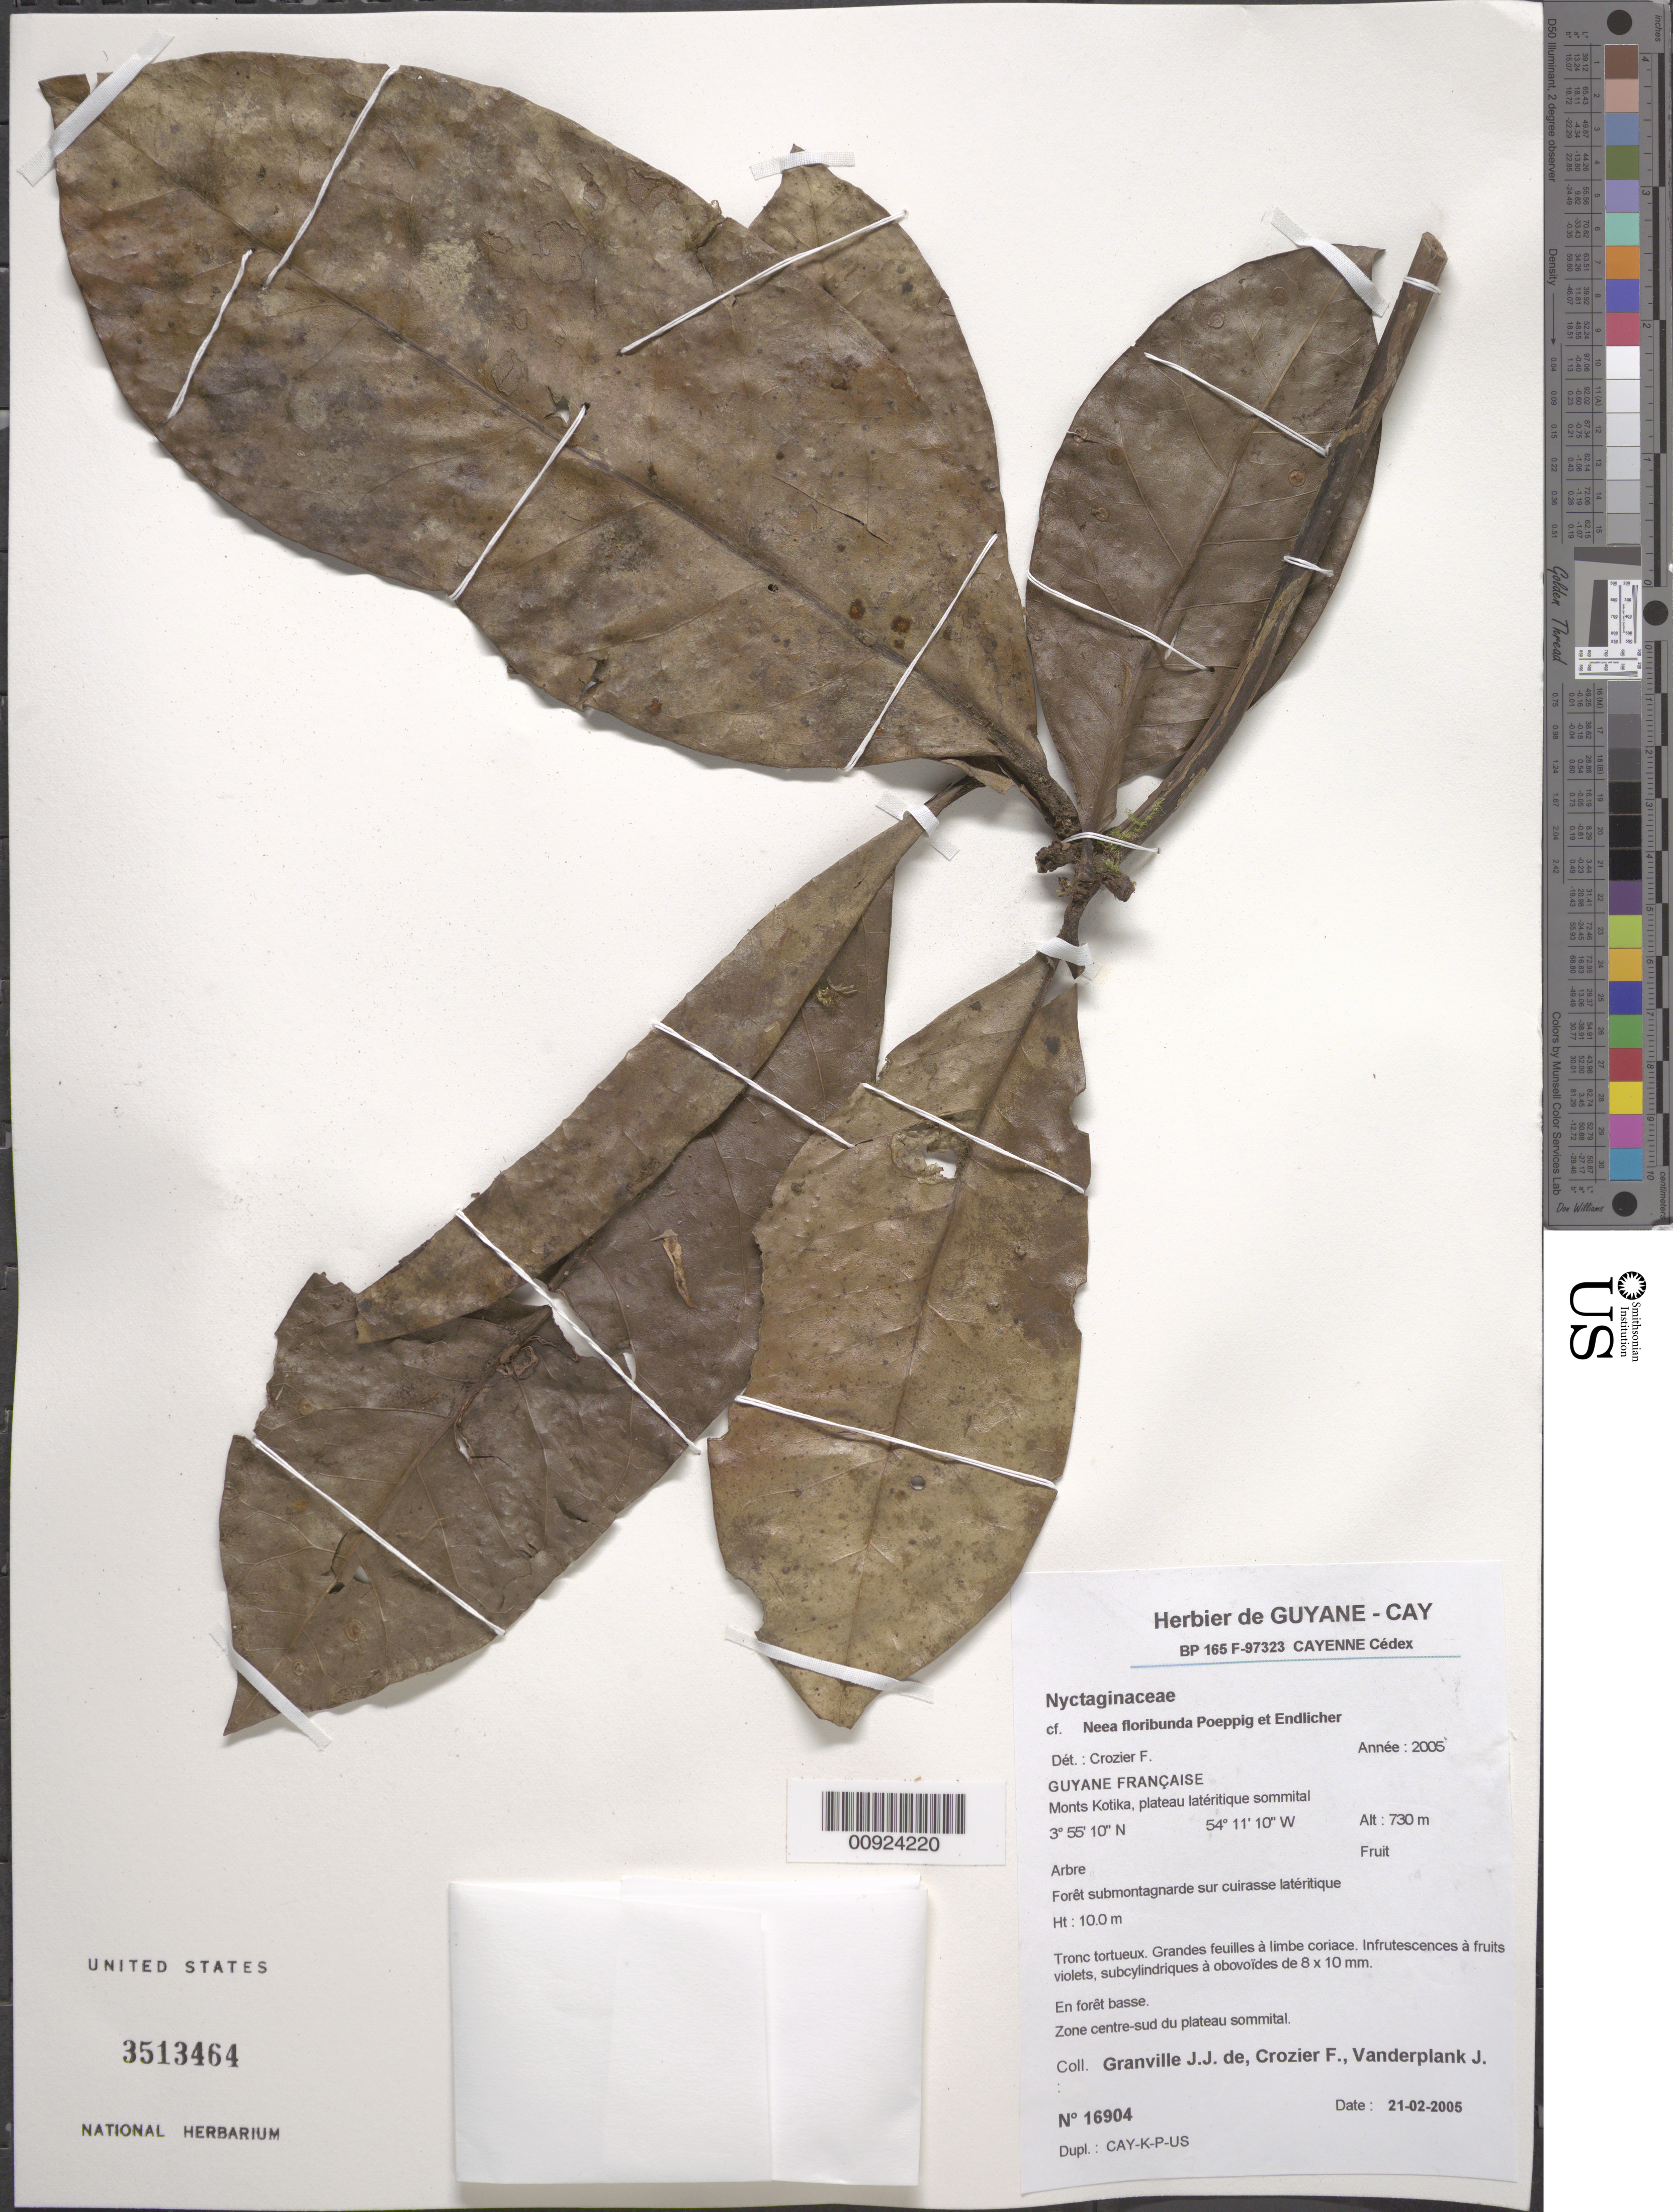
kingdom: Plantae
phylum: Tracheophyta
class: Magnoliopsida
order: Caryophyllales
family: Nyctaginaceae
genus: Neea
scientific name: Neea floribunda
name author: Poepp. & Endl.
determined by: Crozier, F.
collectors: J.-J. de Granville, F. Crozier & J. Vanderplank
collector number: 16904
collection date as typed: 21-Feb-05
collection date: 2005-02-21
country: French Guiana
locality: Monts Kotika, zone Centre-Sud du plateau lateritique sommital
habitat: Foret submontagnarde sur cuirasse lateritique; en foret basse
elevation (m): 730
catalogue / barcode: US 3513464